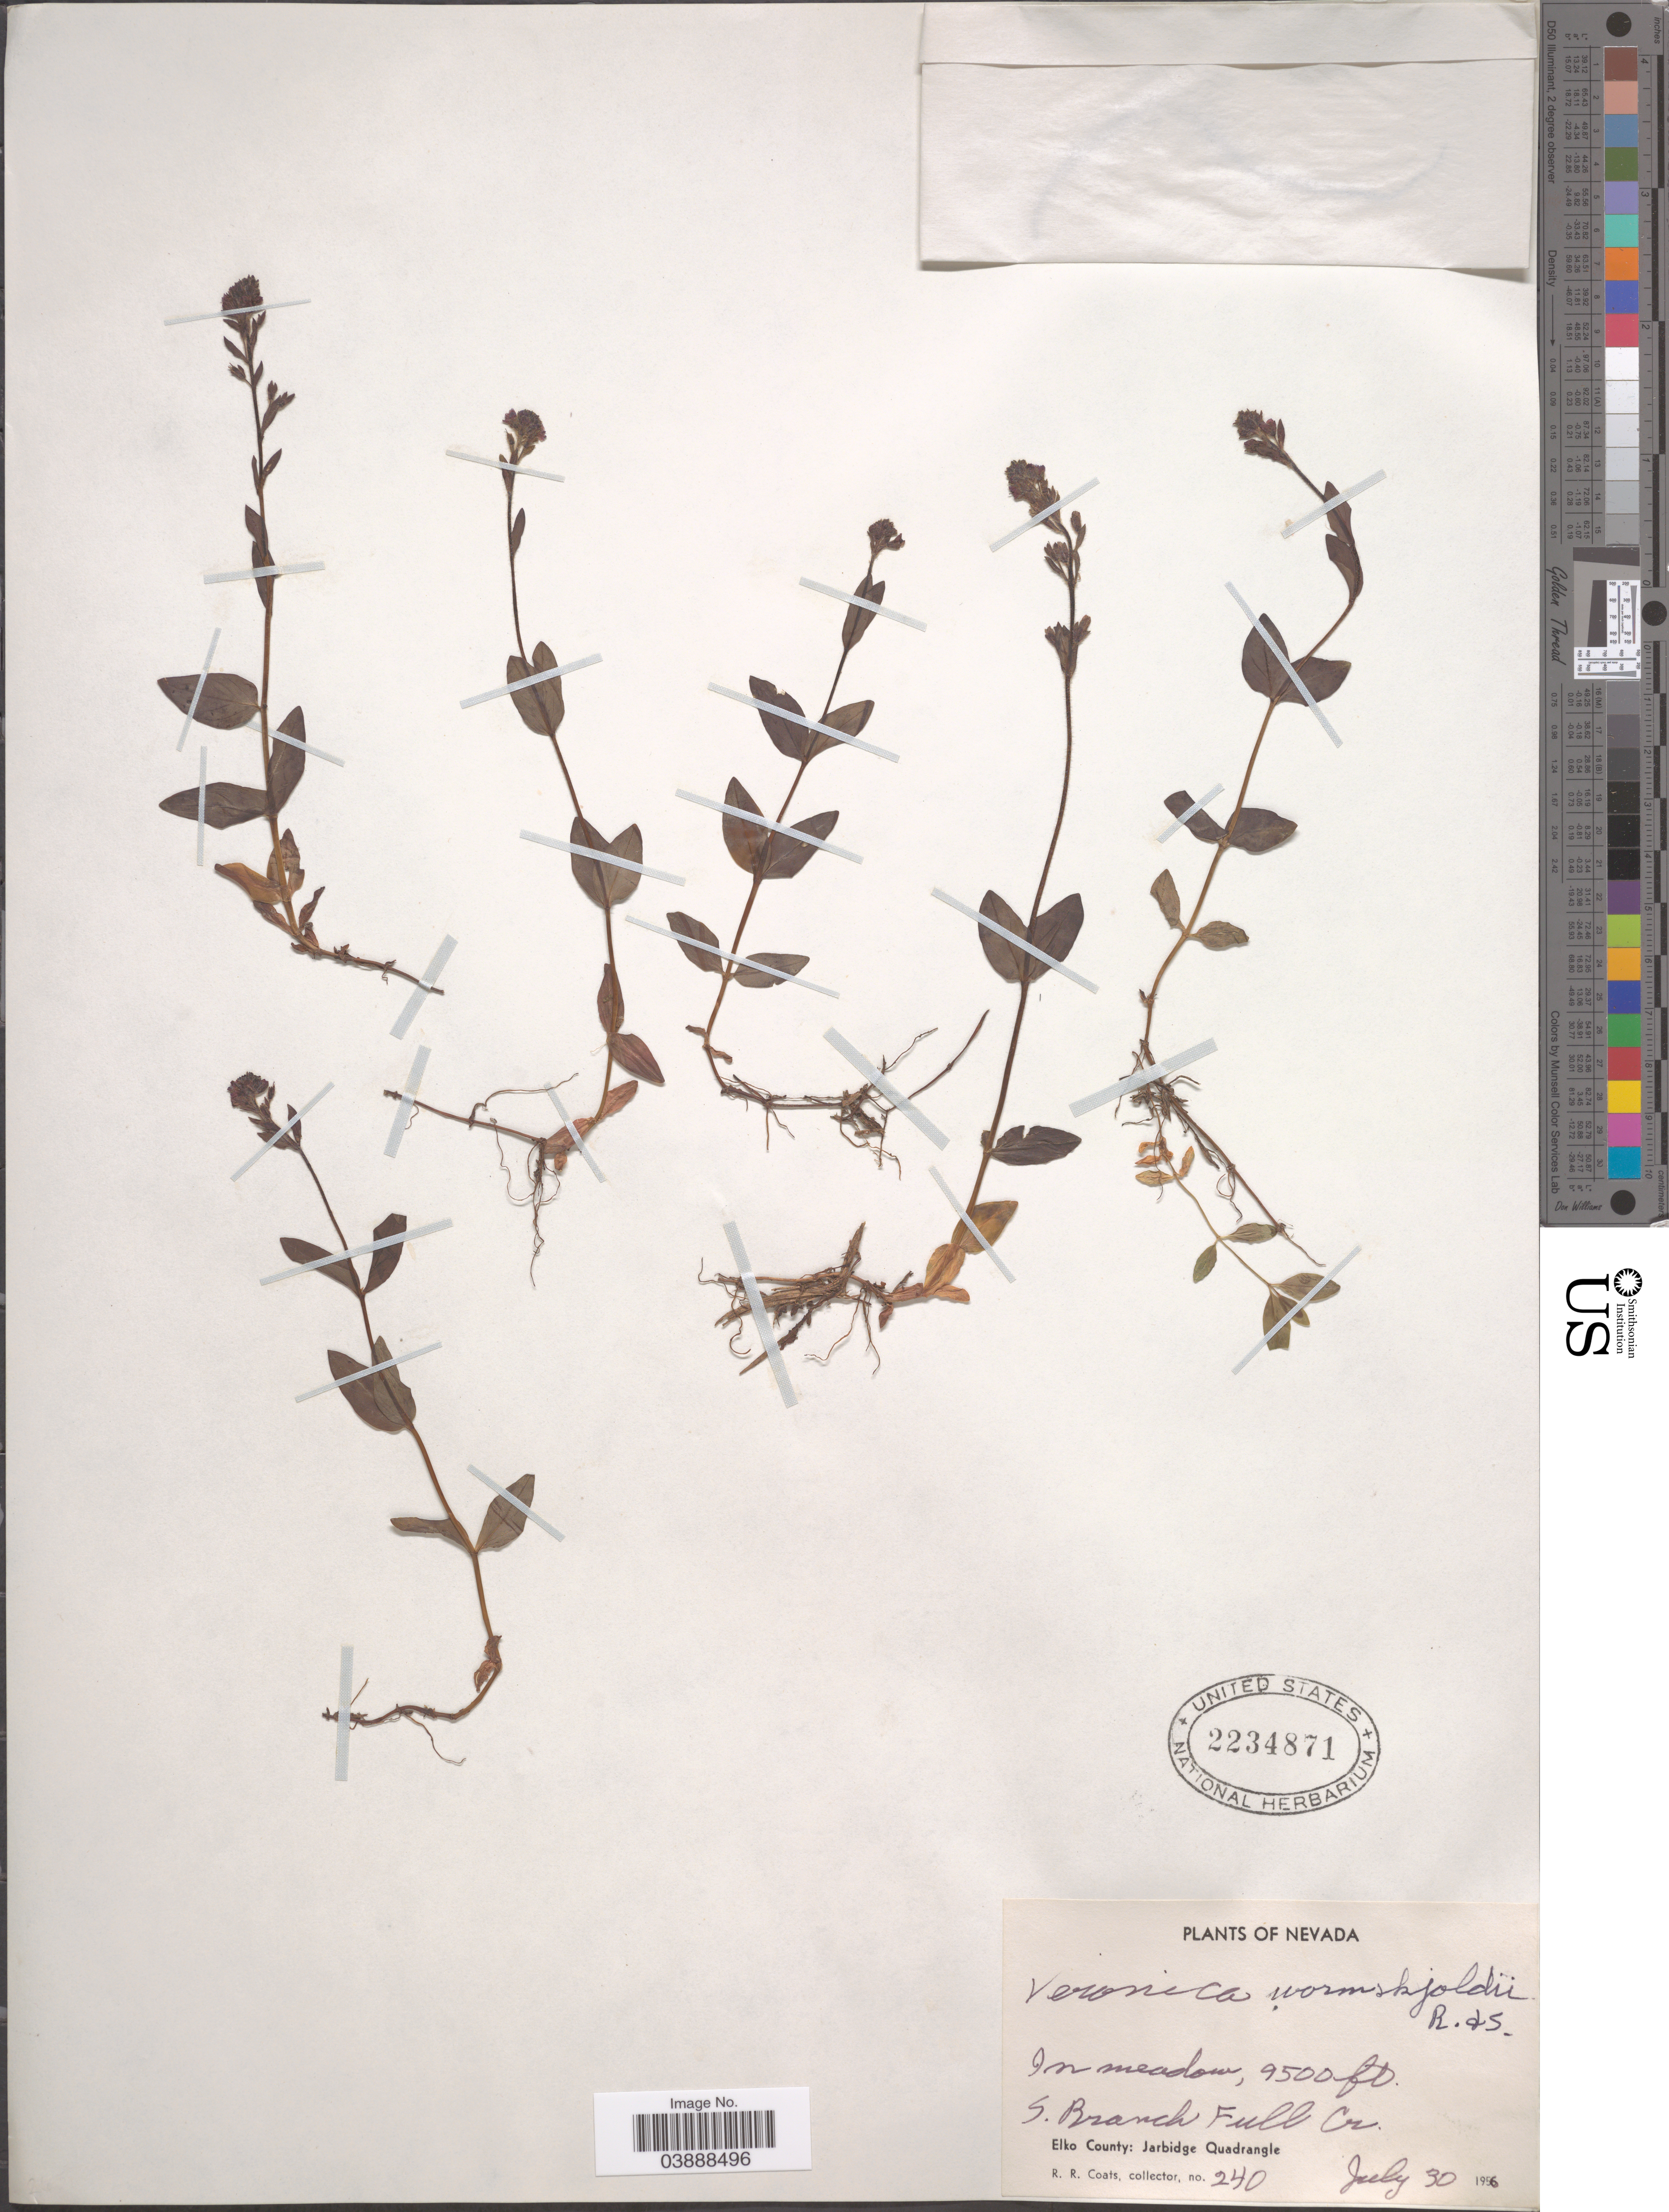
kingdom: Plantae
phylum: Tracheophyta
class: Magnoliopsida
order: Lamiales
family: Plantaginaceae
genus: Veronica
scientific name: Veronica wormskjoldii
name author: Roem. & Schult.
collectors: R. Coats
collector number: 240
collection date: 1956-07-30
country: United States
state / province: Nevada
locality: S. Branch Full Cr. Elko County: Jarbidge Quadrangle.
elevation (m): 2896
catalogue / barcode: US 2234871